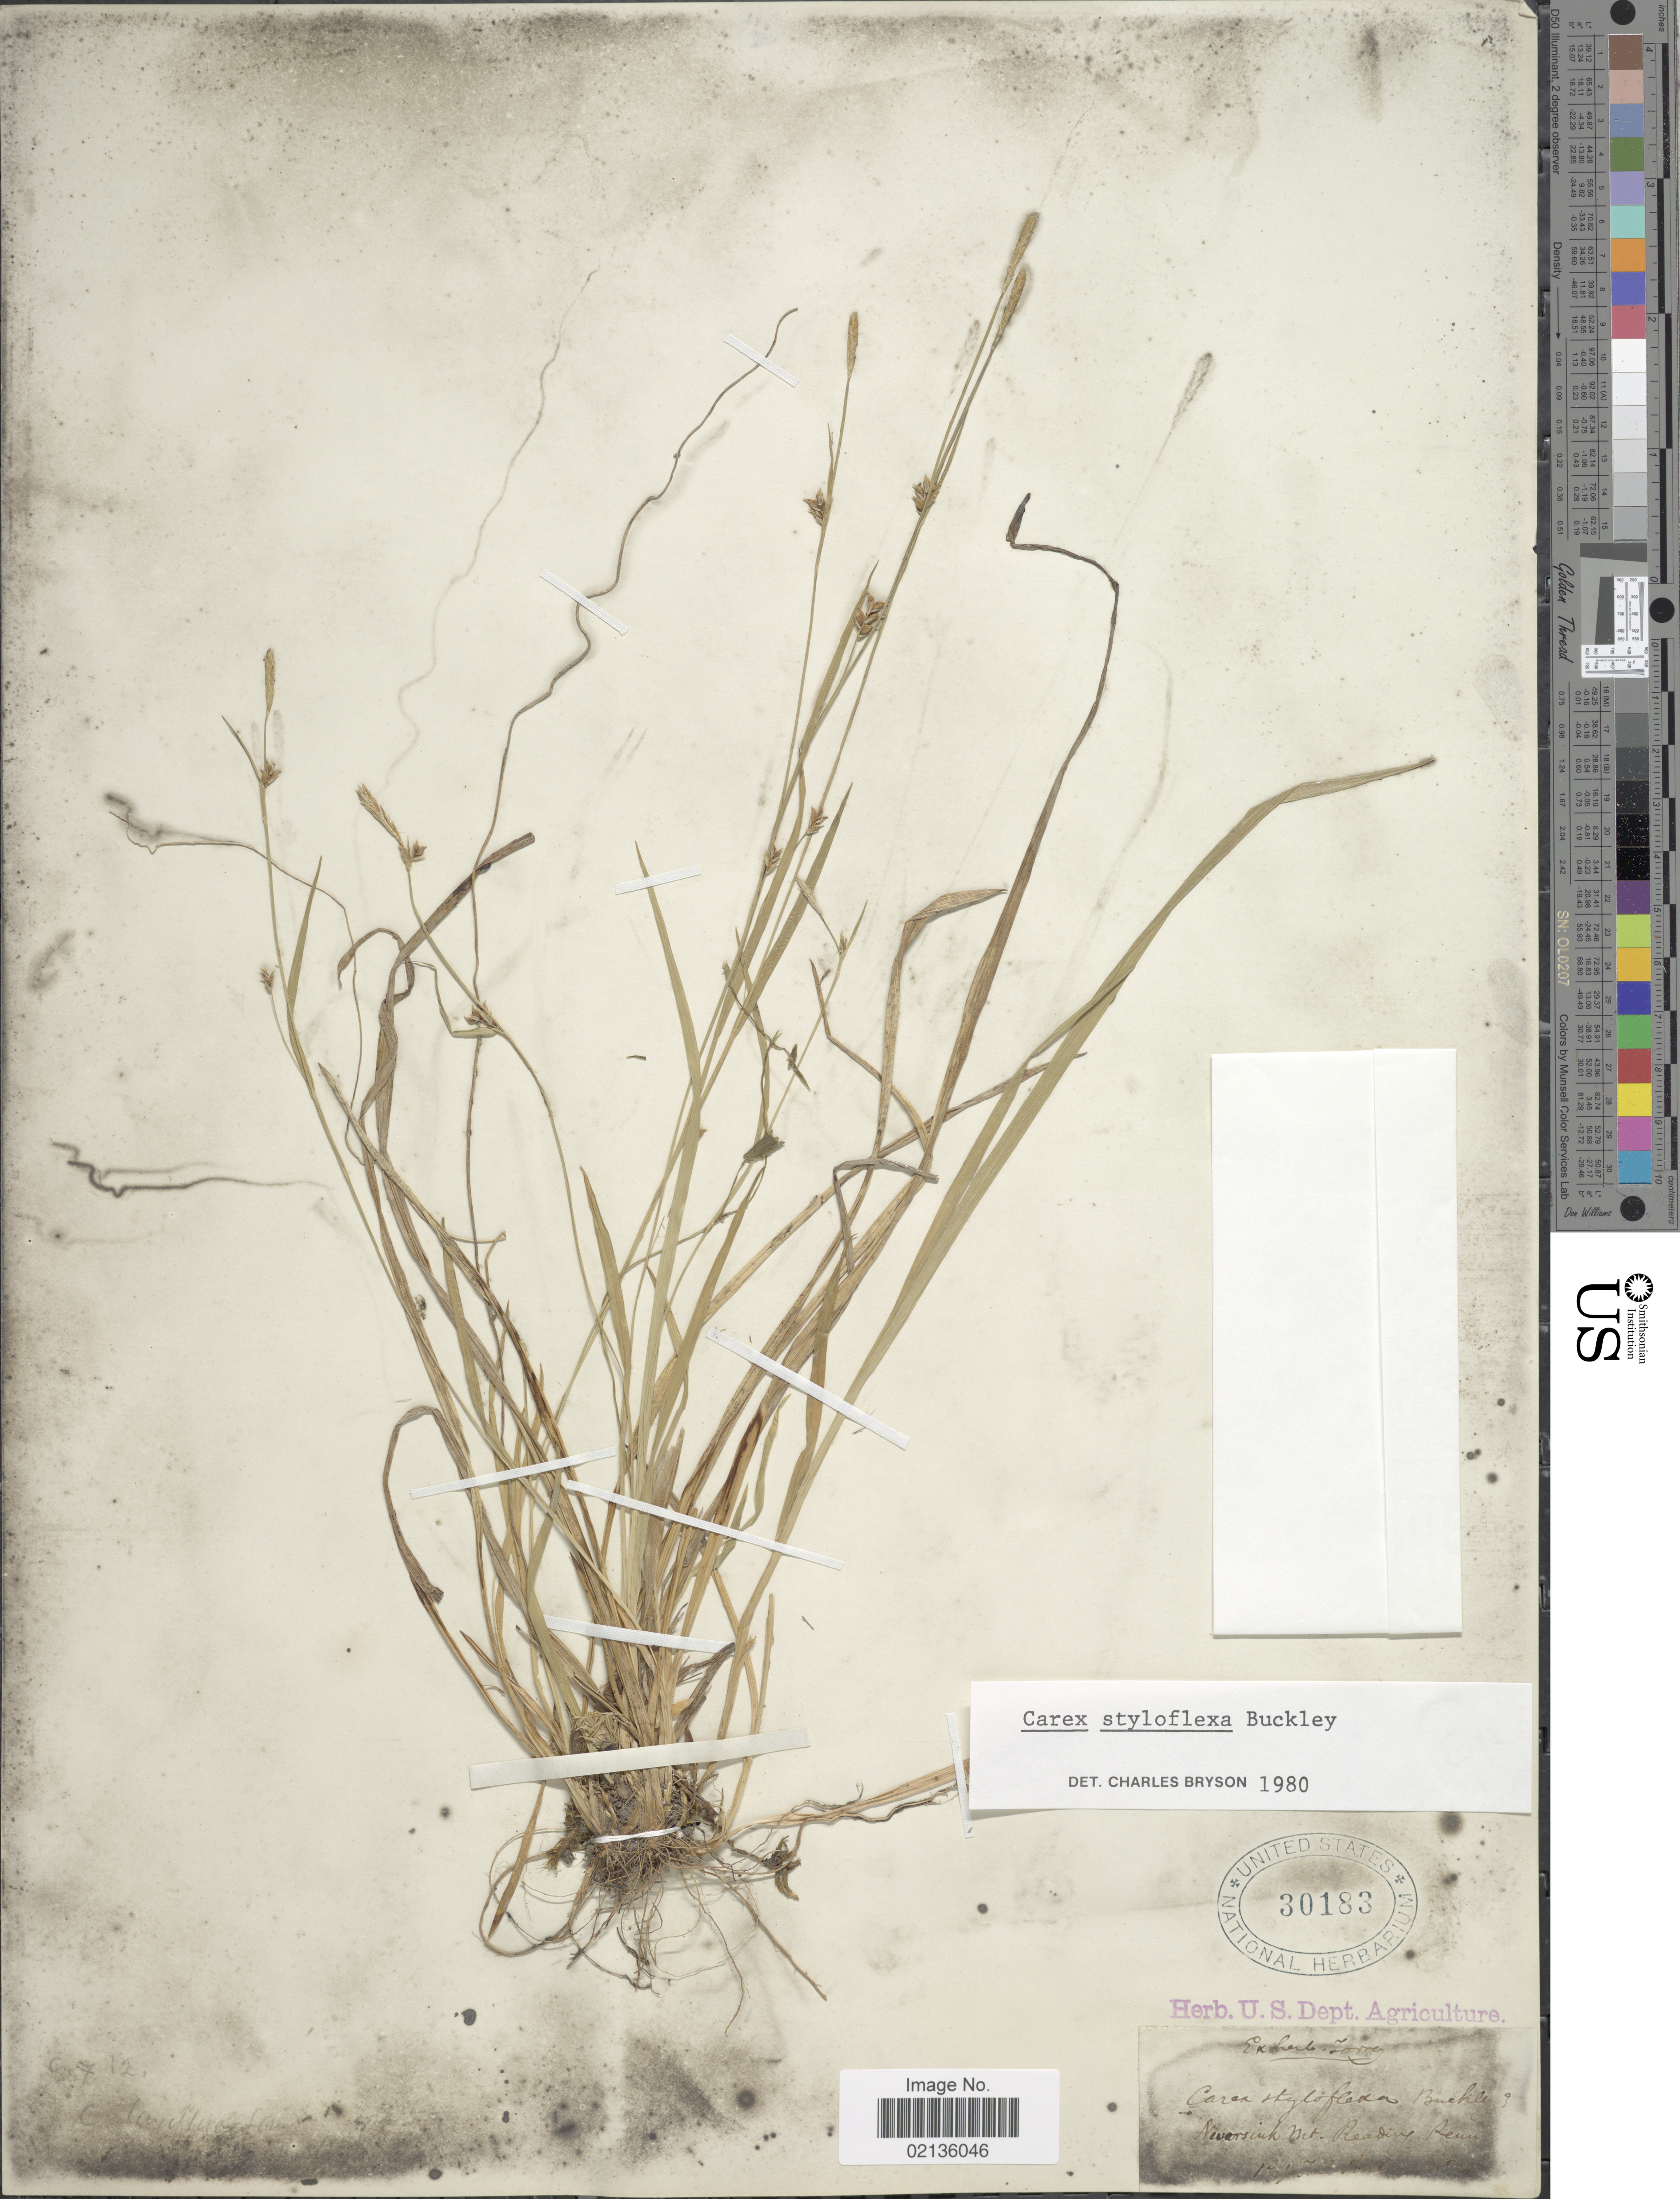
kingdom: Plantae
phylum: Tracheophyta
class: Liliopsida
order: Poales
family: Cyperaceae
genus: Carex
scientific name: Carex styloflexa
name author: Buckley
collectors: Collector illegible & Ex herb. Torrey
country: United States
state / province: Pennsylvania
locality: Neversink Mt., Reading Penn.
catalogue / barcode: US 30183